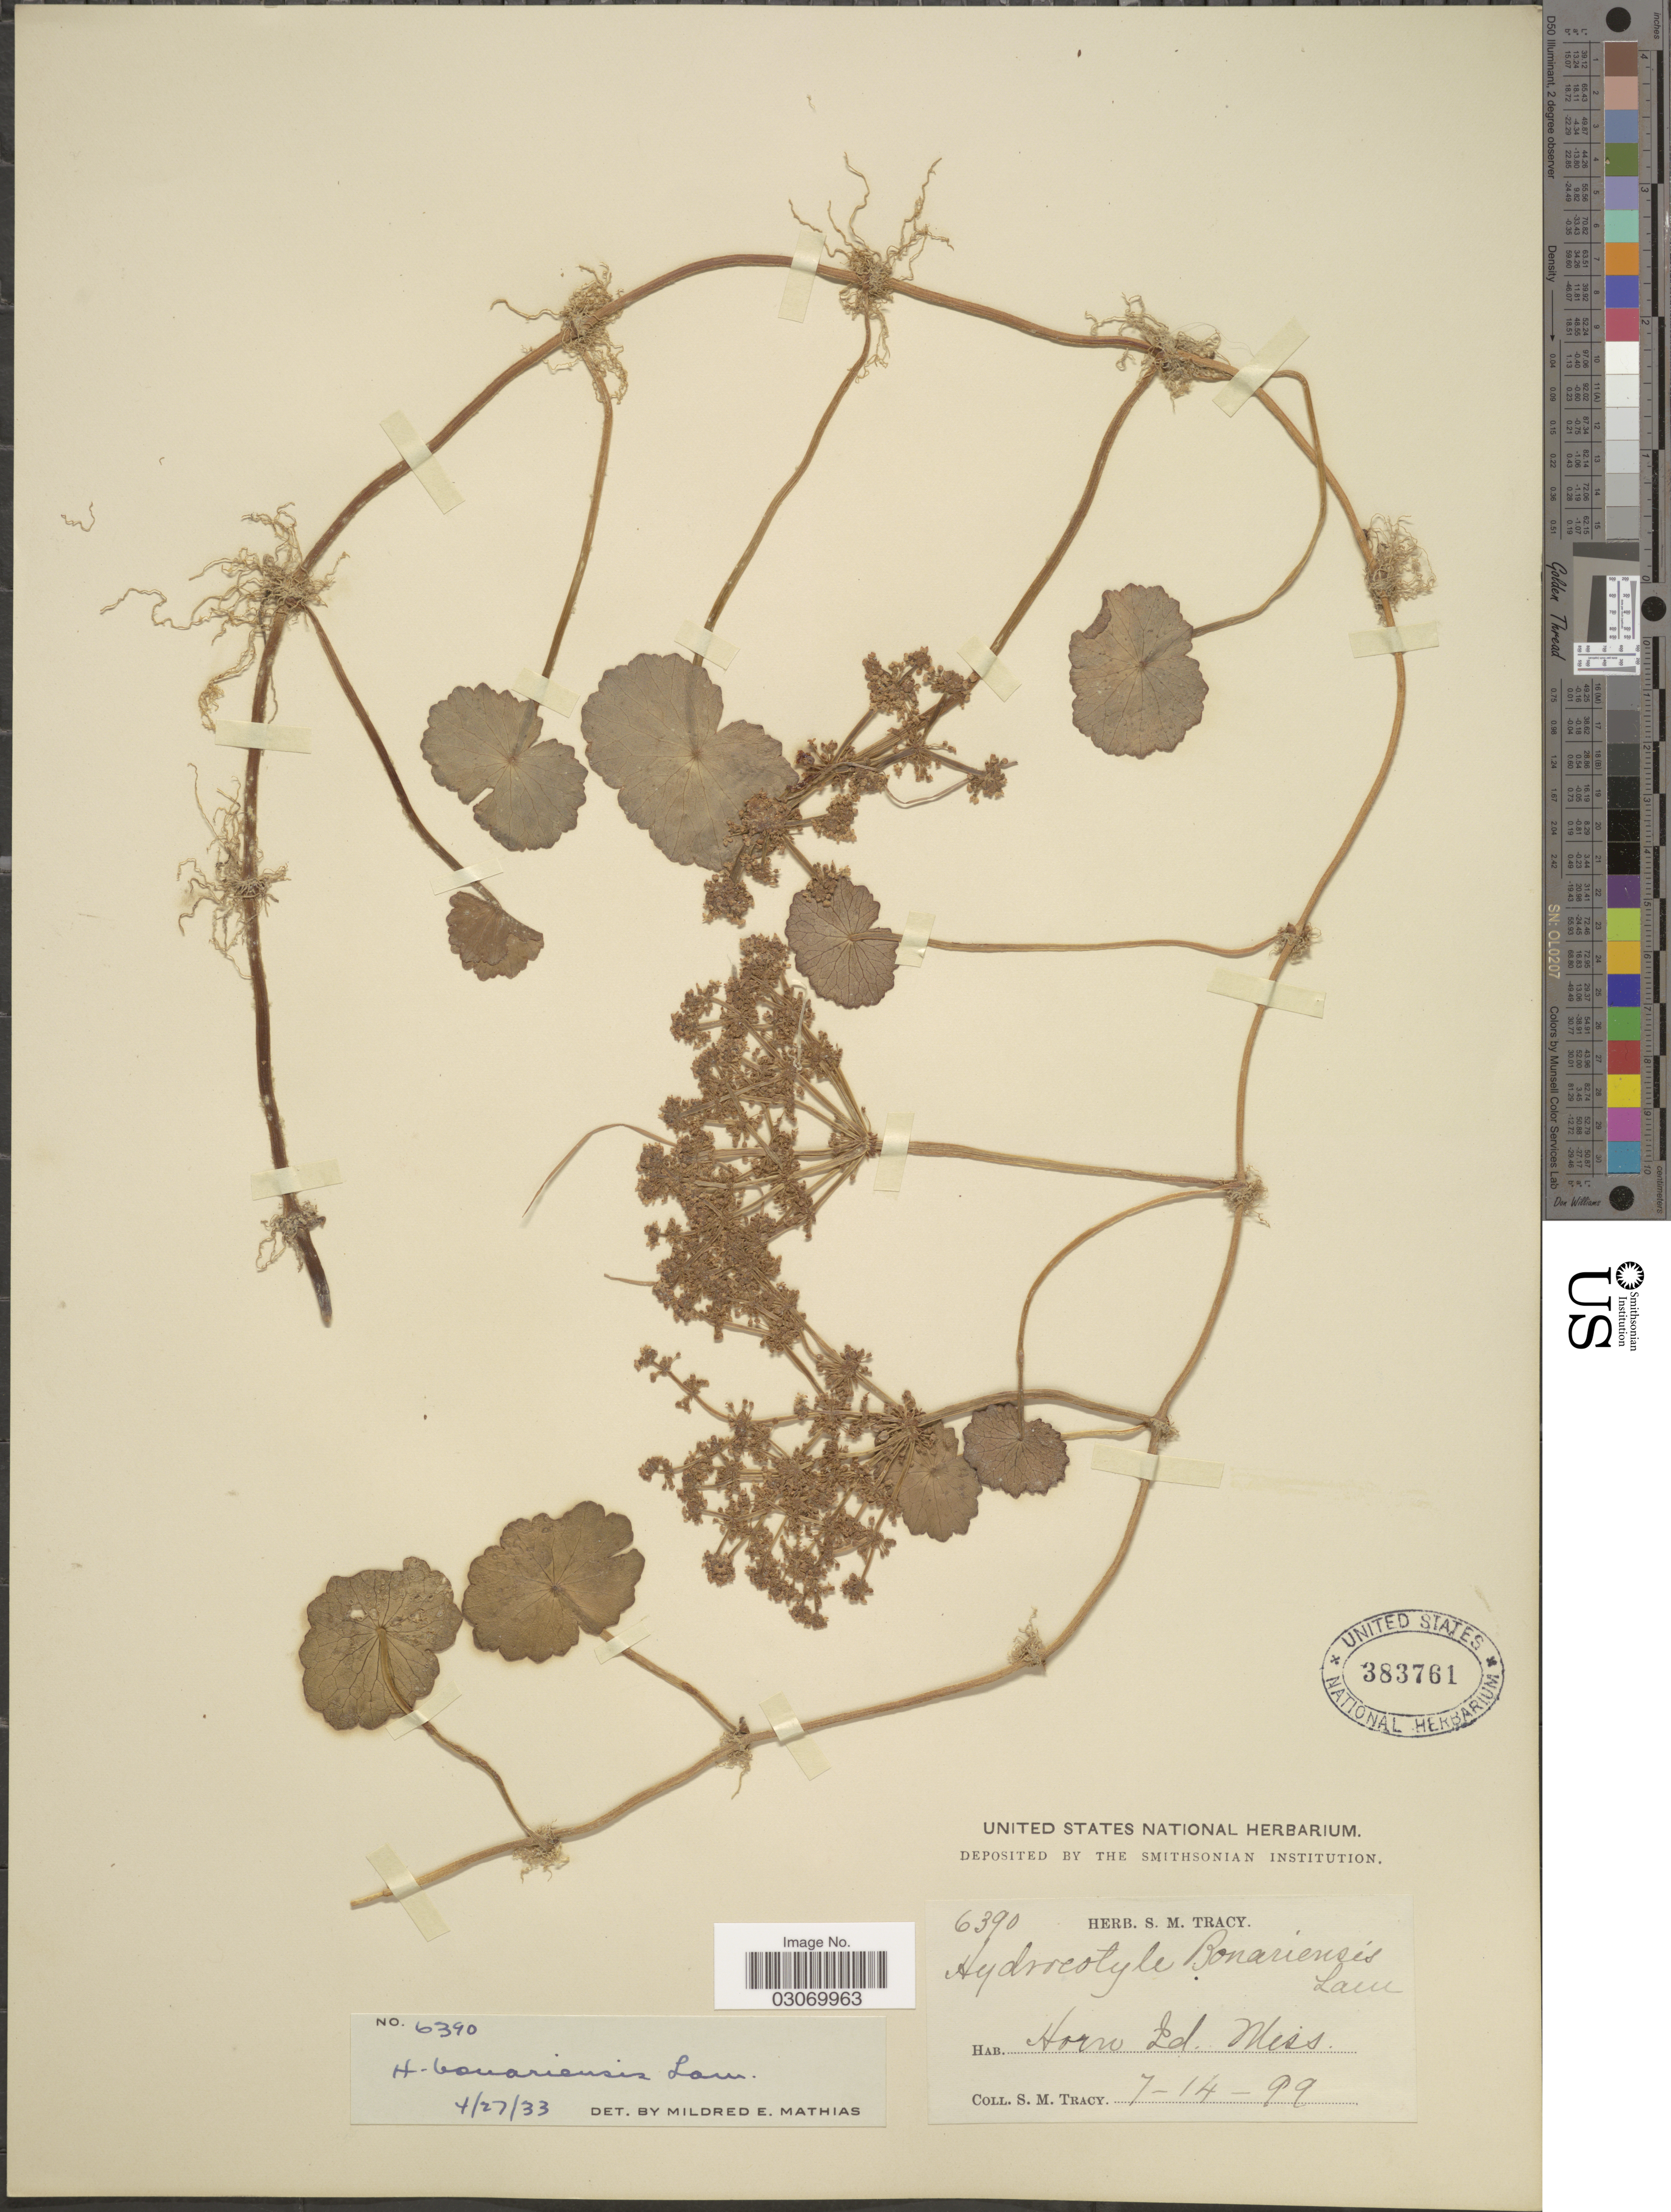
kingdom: Plantae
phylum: Tracheophyta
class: Magnoliopsida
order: Apiales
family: Araliaceae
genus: Hydrocotyle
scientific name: Hydrocotyle bonariensis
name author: Lam.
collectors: S. M. Tracy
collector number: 6390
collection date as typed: Transcribed d/m/y: 14/7/99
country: United States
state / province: Mississippi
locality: Horn Id.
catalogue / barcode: US 383761